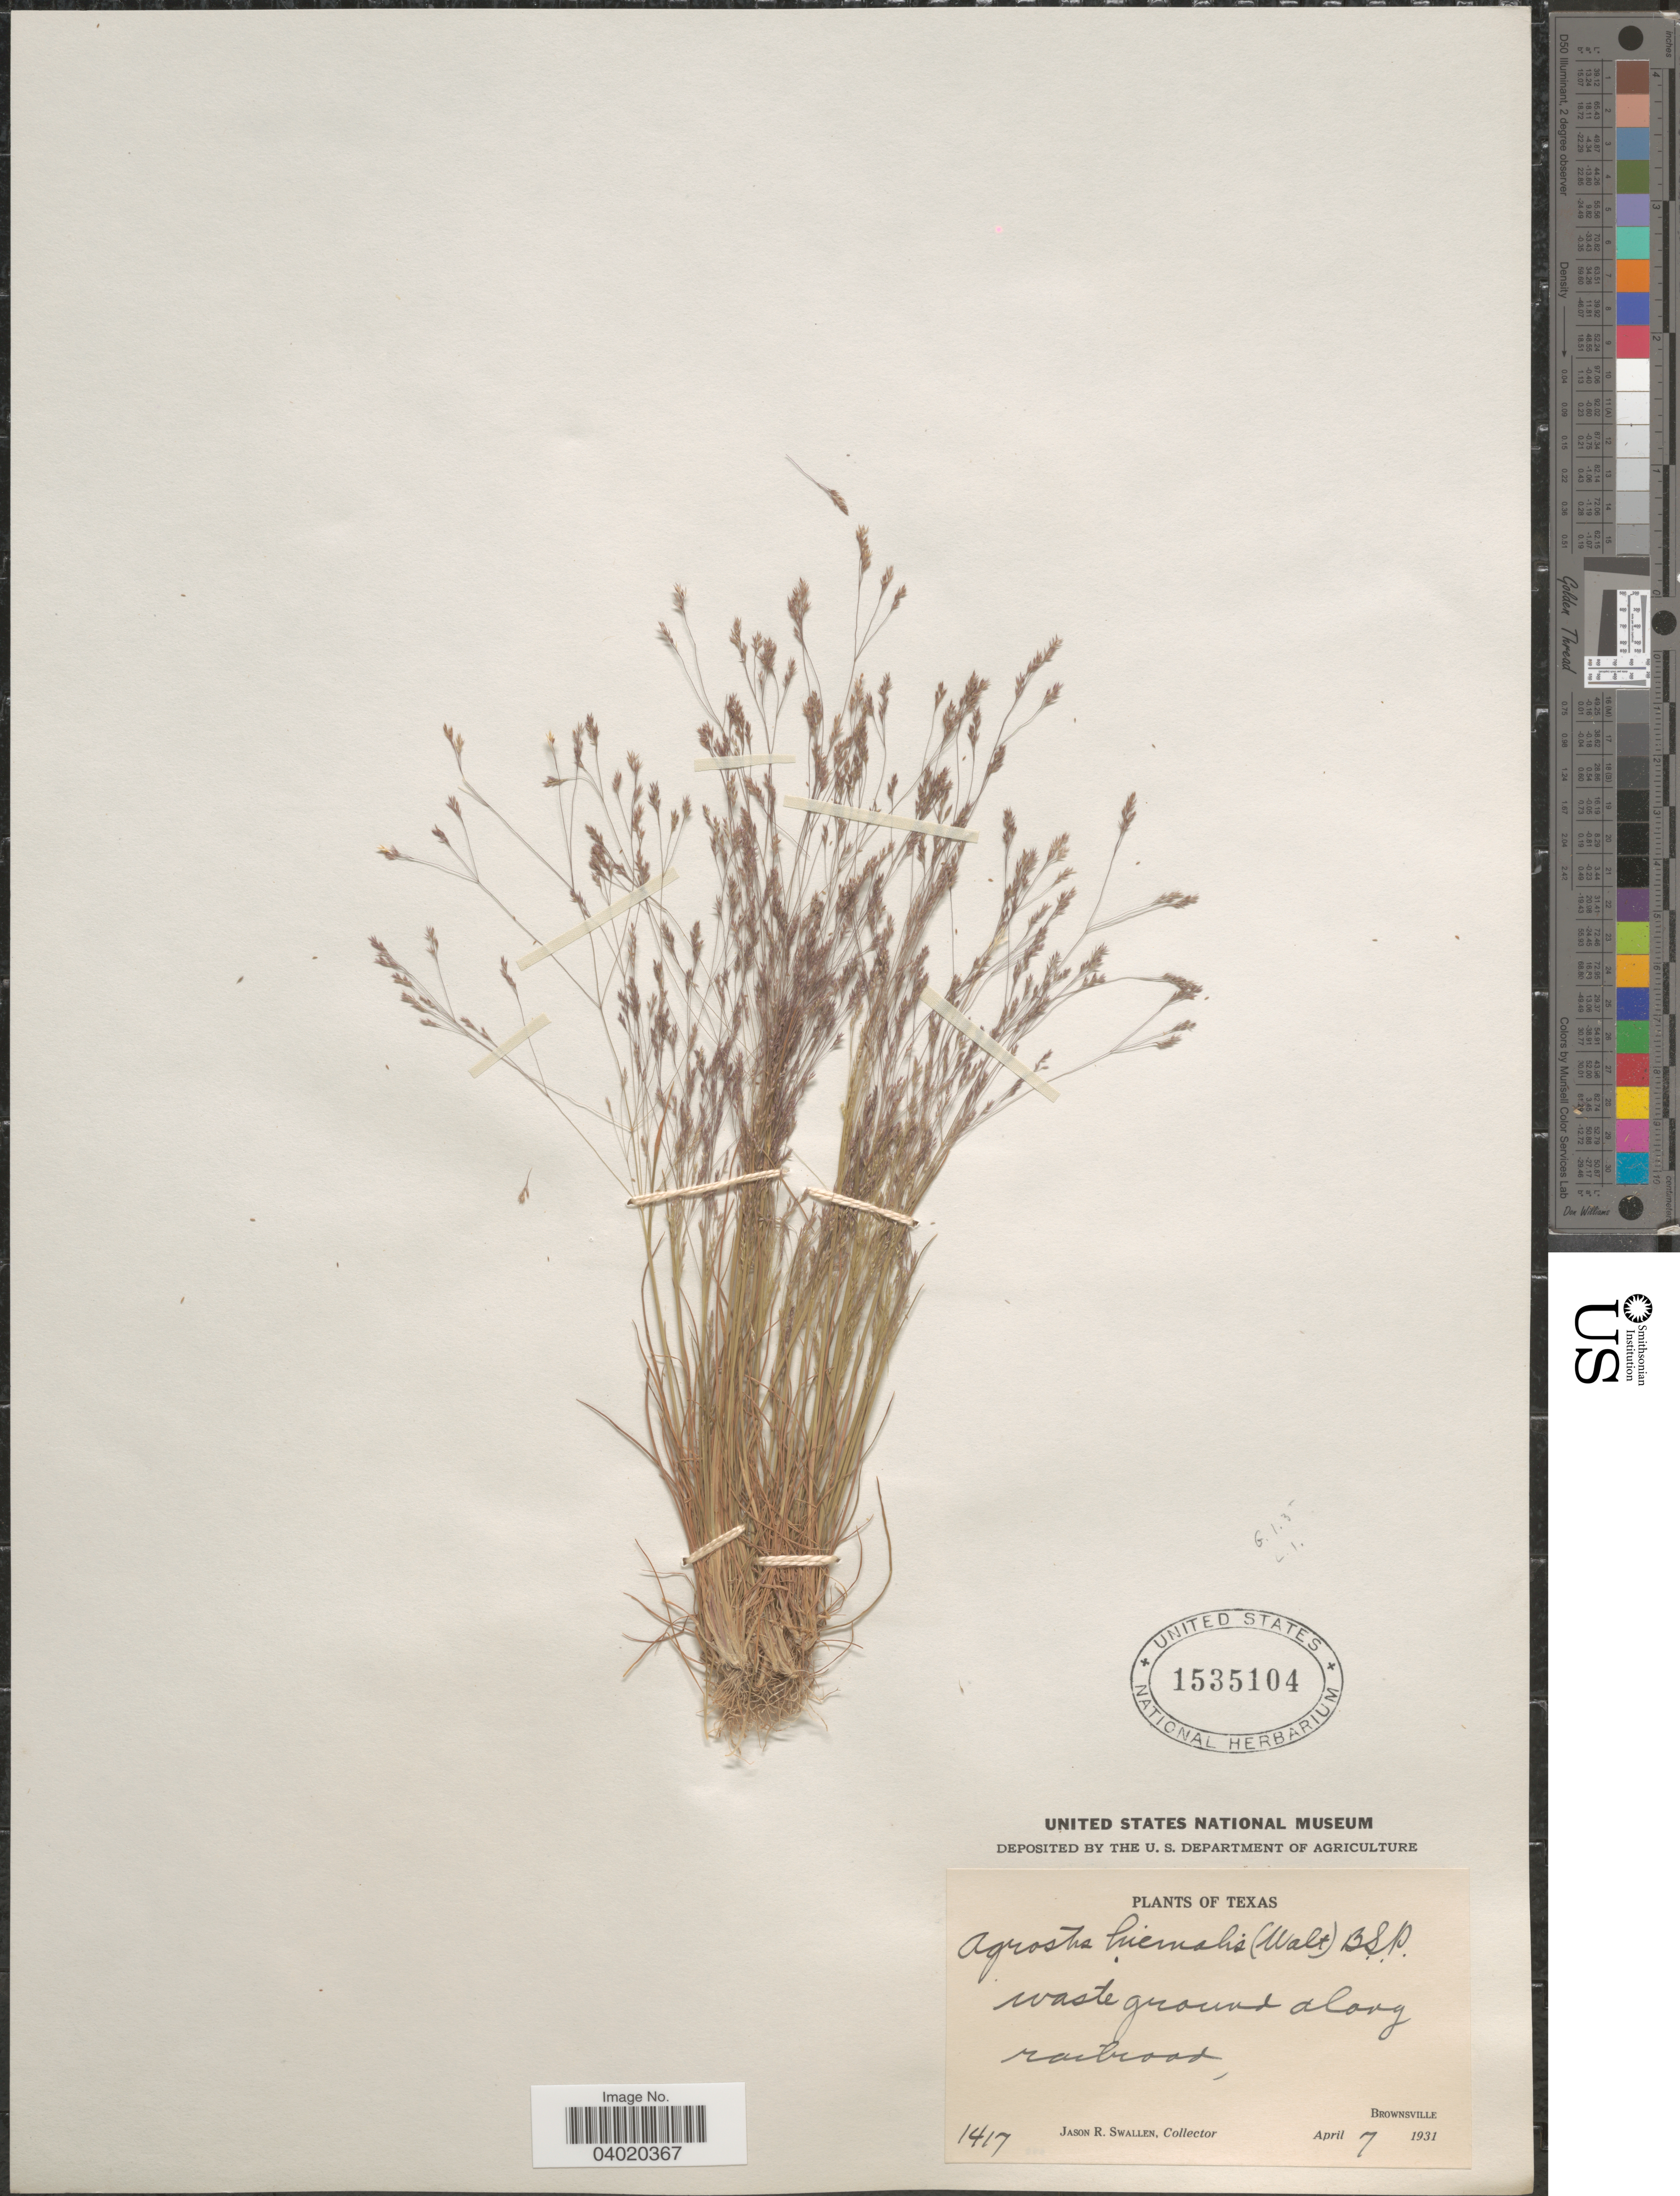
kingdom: Plantae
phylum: Tracheophyta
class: Liliopsida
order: Poales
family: Poaceae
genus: Agrostis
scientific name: Agrostis hyemalis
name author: (Walter) Britton et al.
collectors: J. R. Swallen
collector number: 1417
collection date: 1931-04-07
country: United States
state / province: Texas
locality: Along railroad, Brownsville.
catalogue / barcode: US 1535104